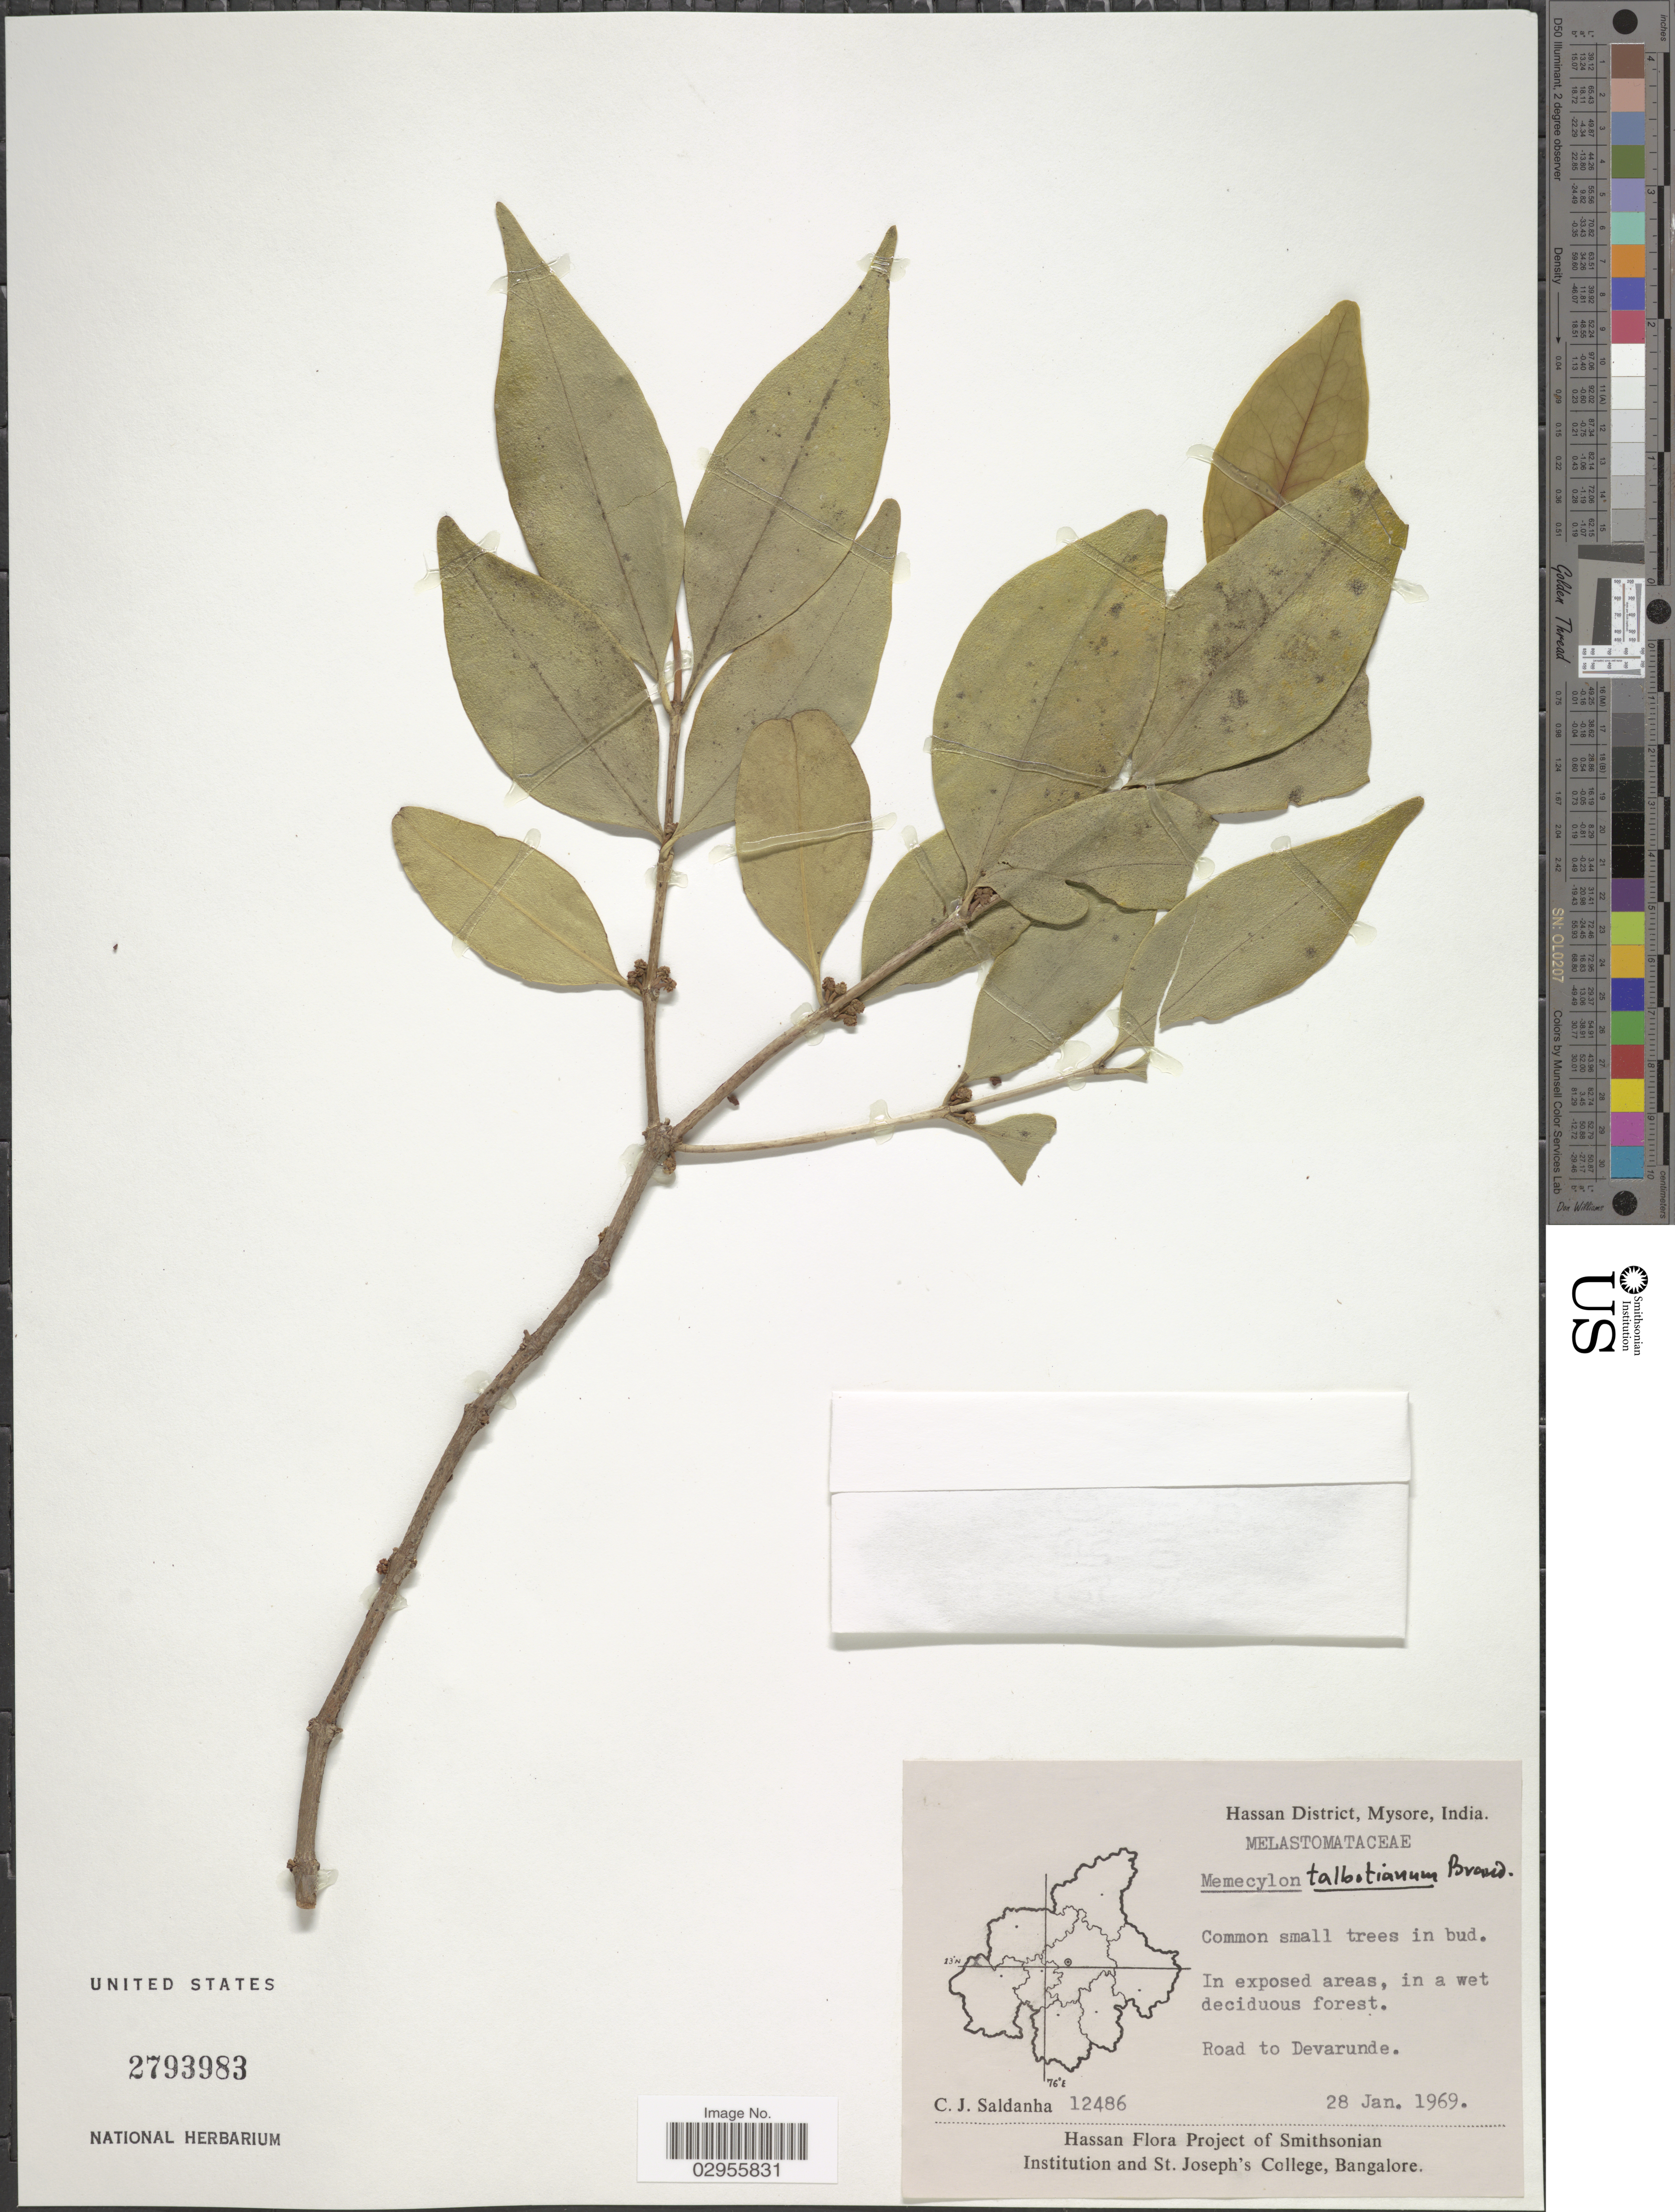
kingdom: Plantae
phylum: Tracheophyta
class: Magnoliopsida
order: Myrtales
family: Melastomataceae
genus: Memecylon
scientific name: Memecylon talbotianum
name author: Brandis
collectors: C. J. Saldanha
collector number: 12486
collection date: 1969-01-28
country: India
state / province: Karnataka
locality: Hassan District, Mysore. Road to Devarunde.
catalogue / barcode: US 2793983